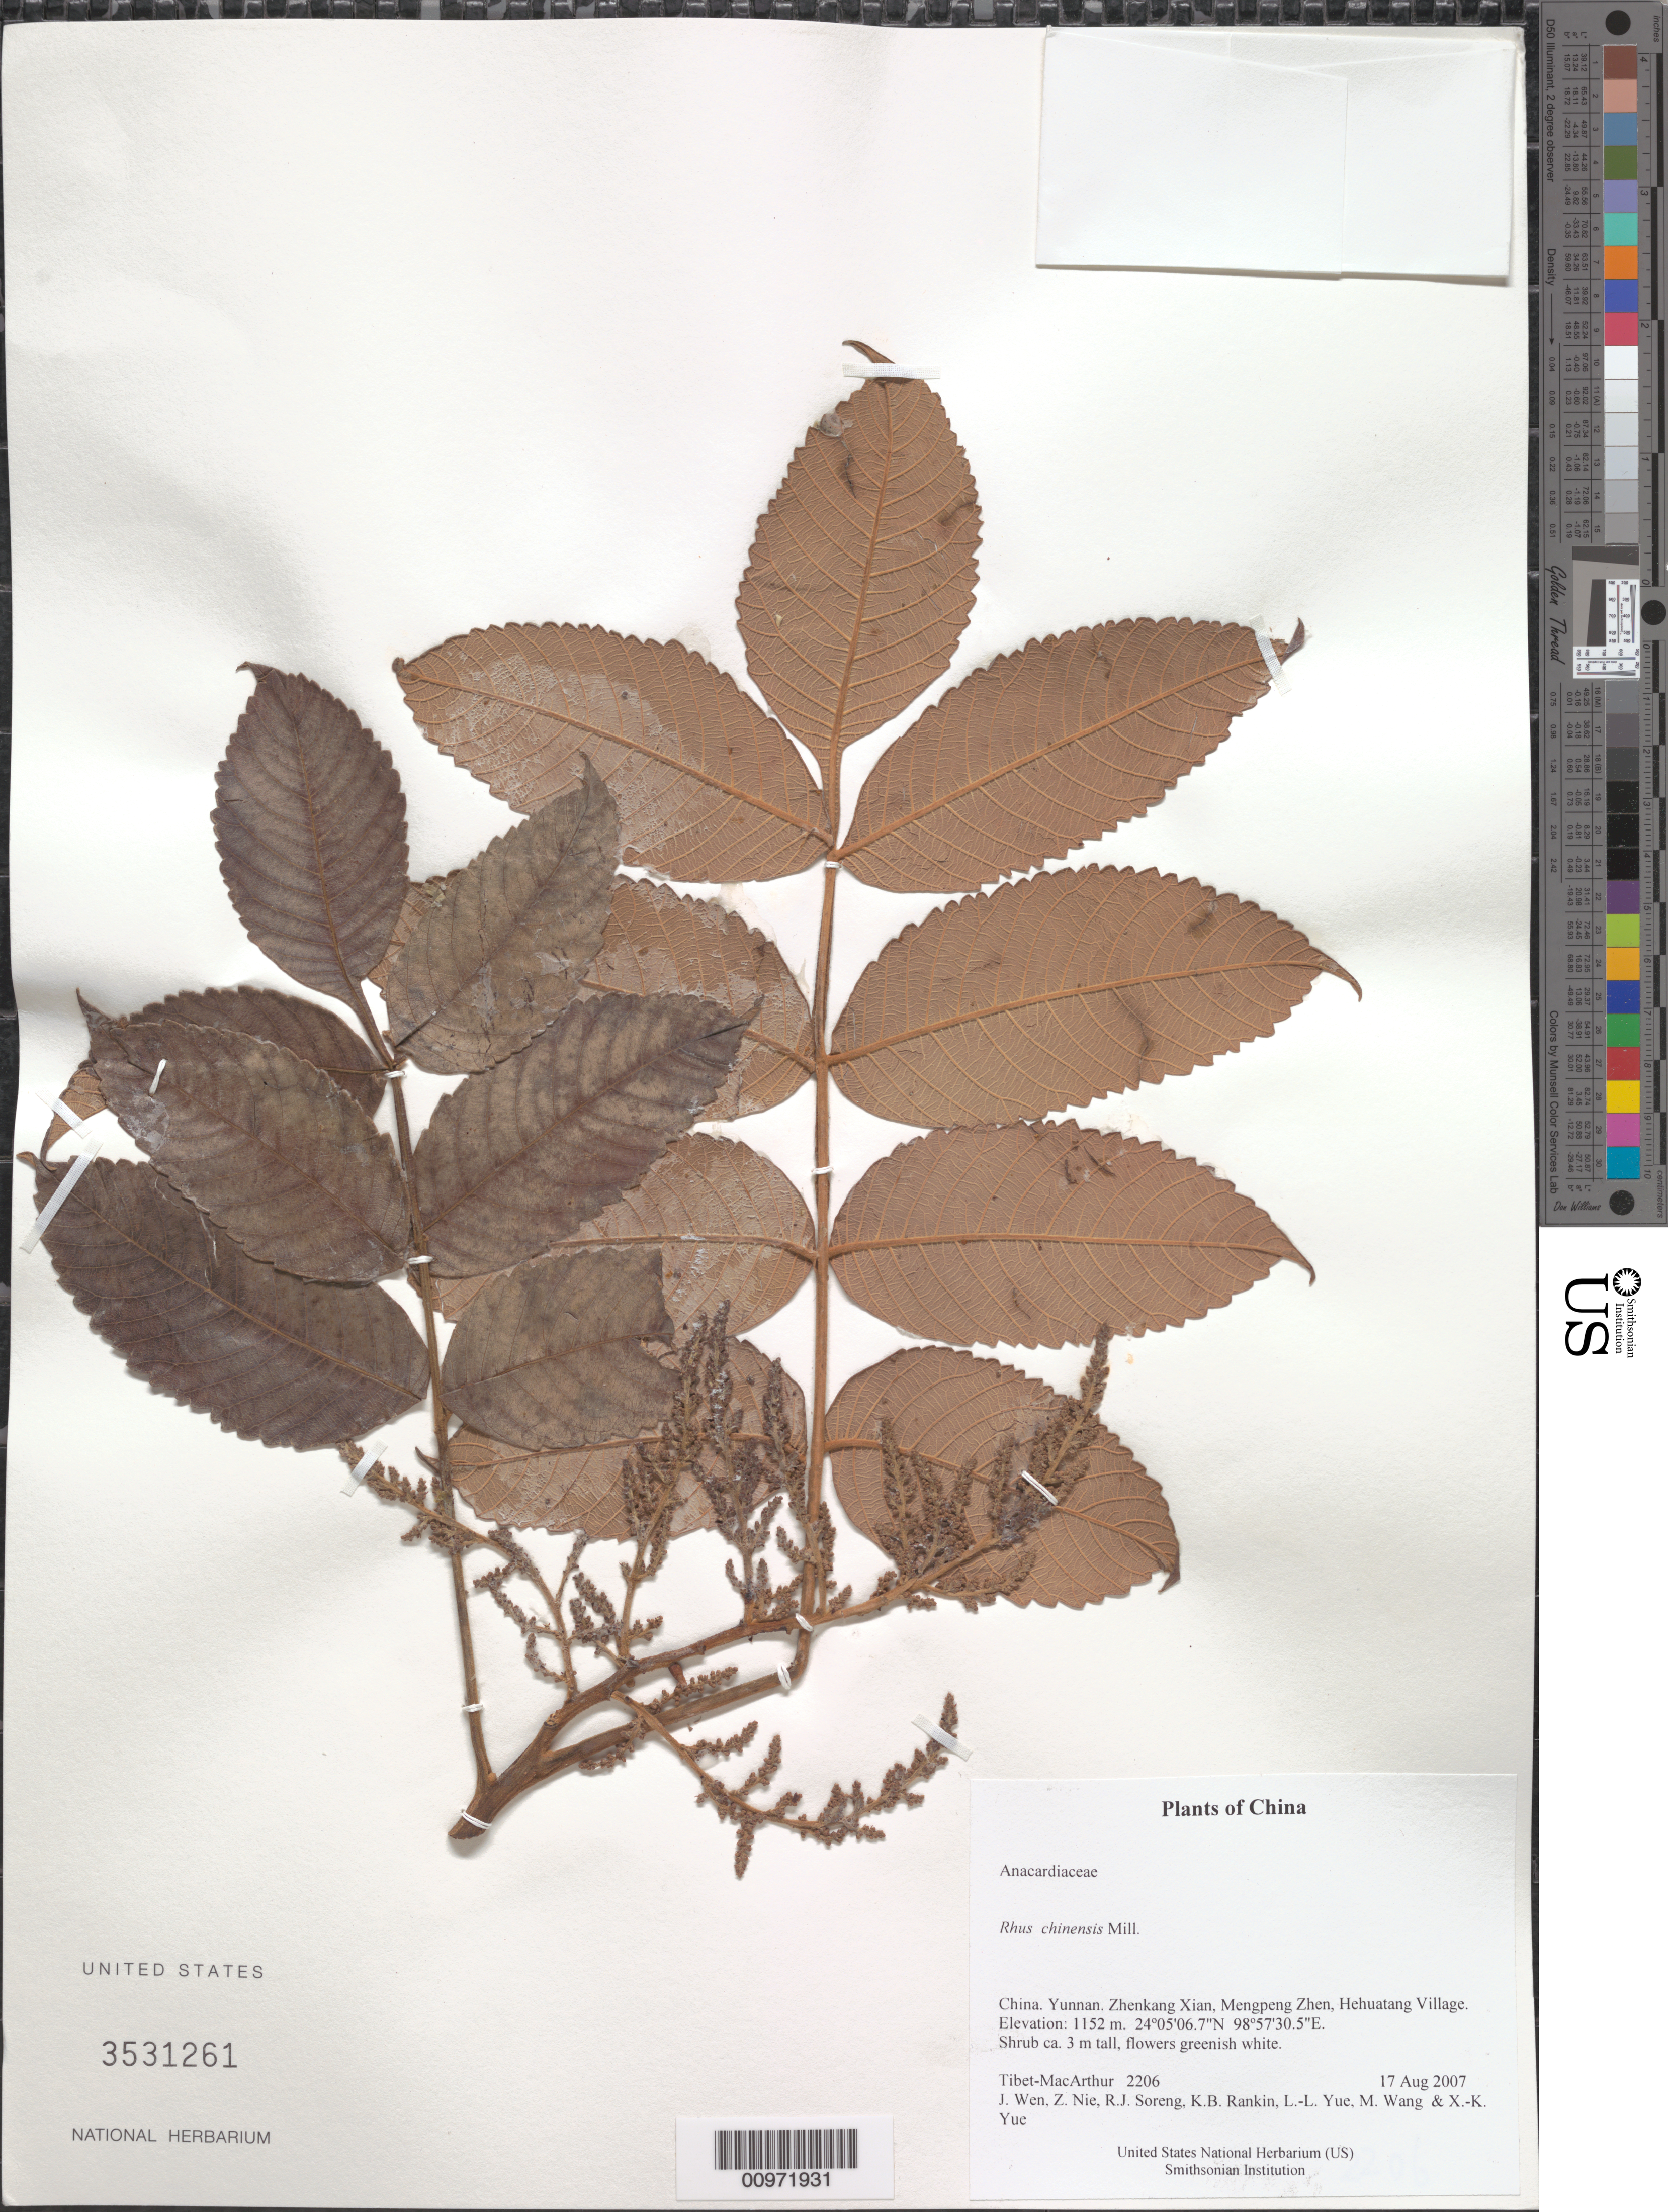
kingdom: Plantae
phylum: Tracheophyta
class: Magnoliopsida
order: Sapindales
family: Anacardiaceae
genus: Rhus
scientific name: Rhus chinensis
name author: Mill.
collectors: Tibet-MacArthur, J. Wen, Z. Nie, R. J. Soreng, K. Rankin, L. Yue, M. Wang & X. Yue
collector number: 2206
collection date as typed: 17 Aug 2007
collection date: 2007-08-17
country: China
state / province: Yunnan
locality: Zhenkang Xian, Mengpeng Zhen, Hehuatang Village.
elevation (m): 1152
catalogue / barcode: US 3531261